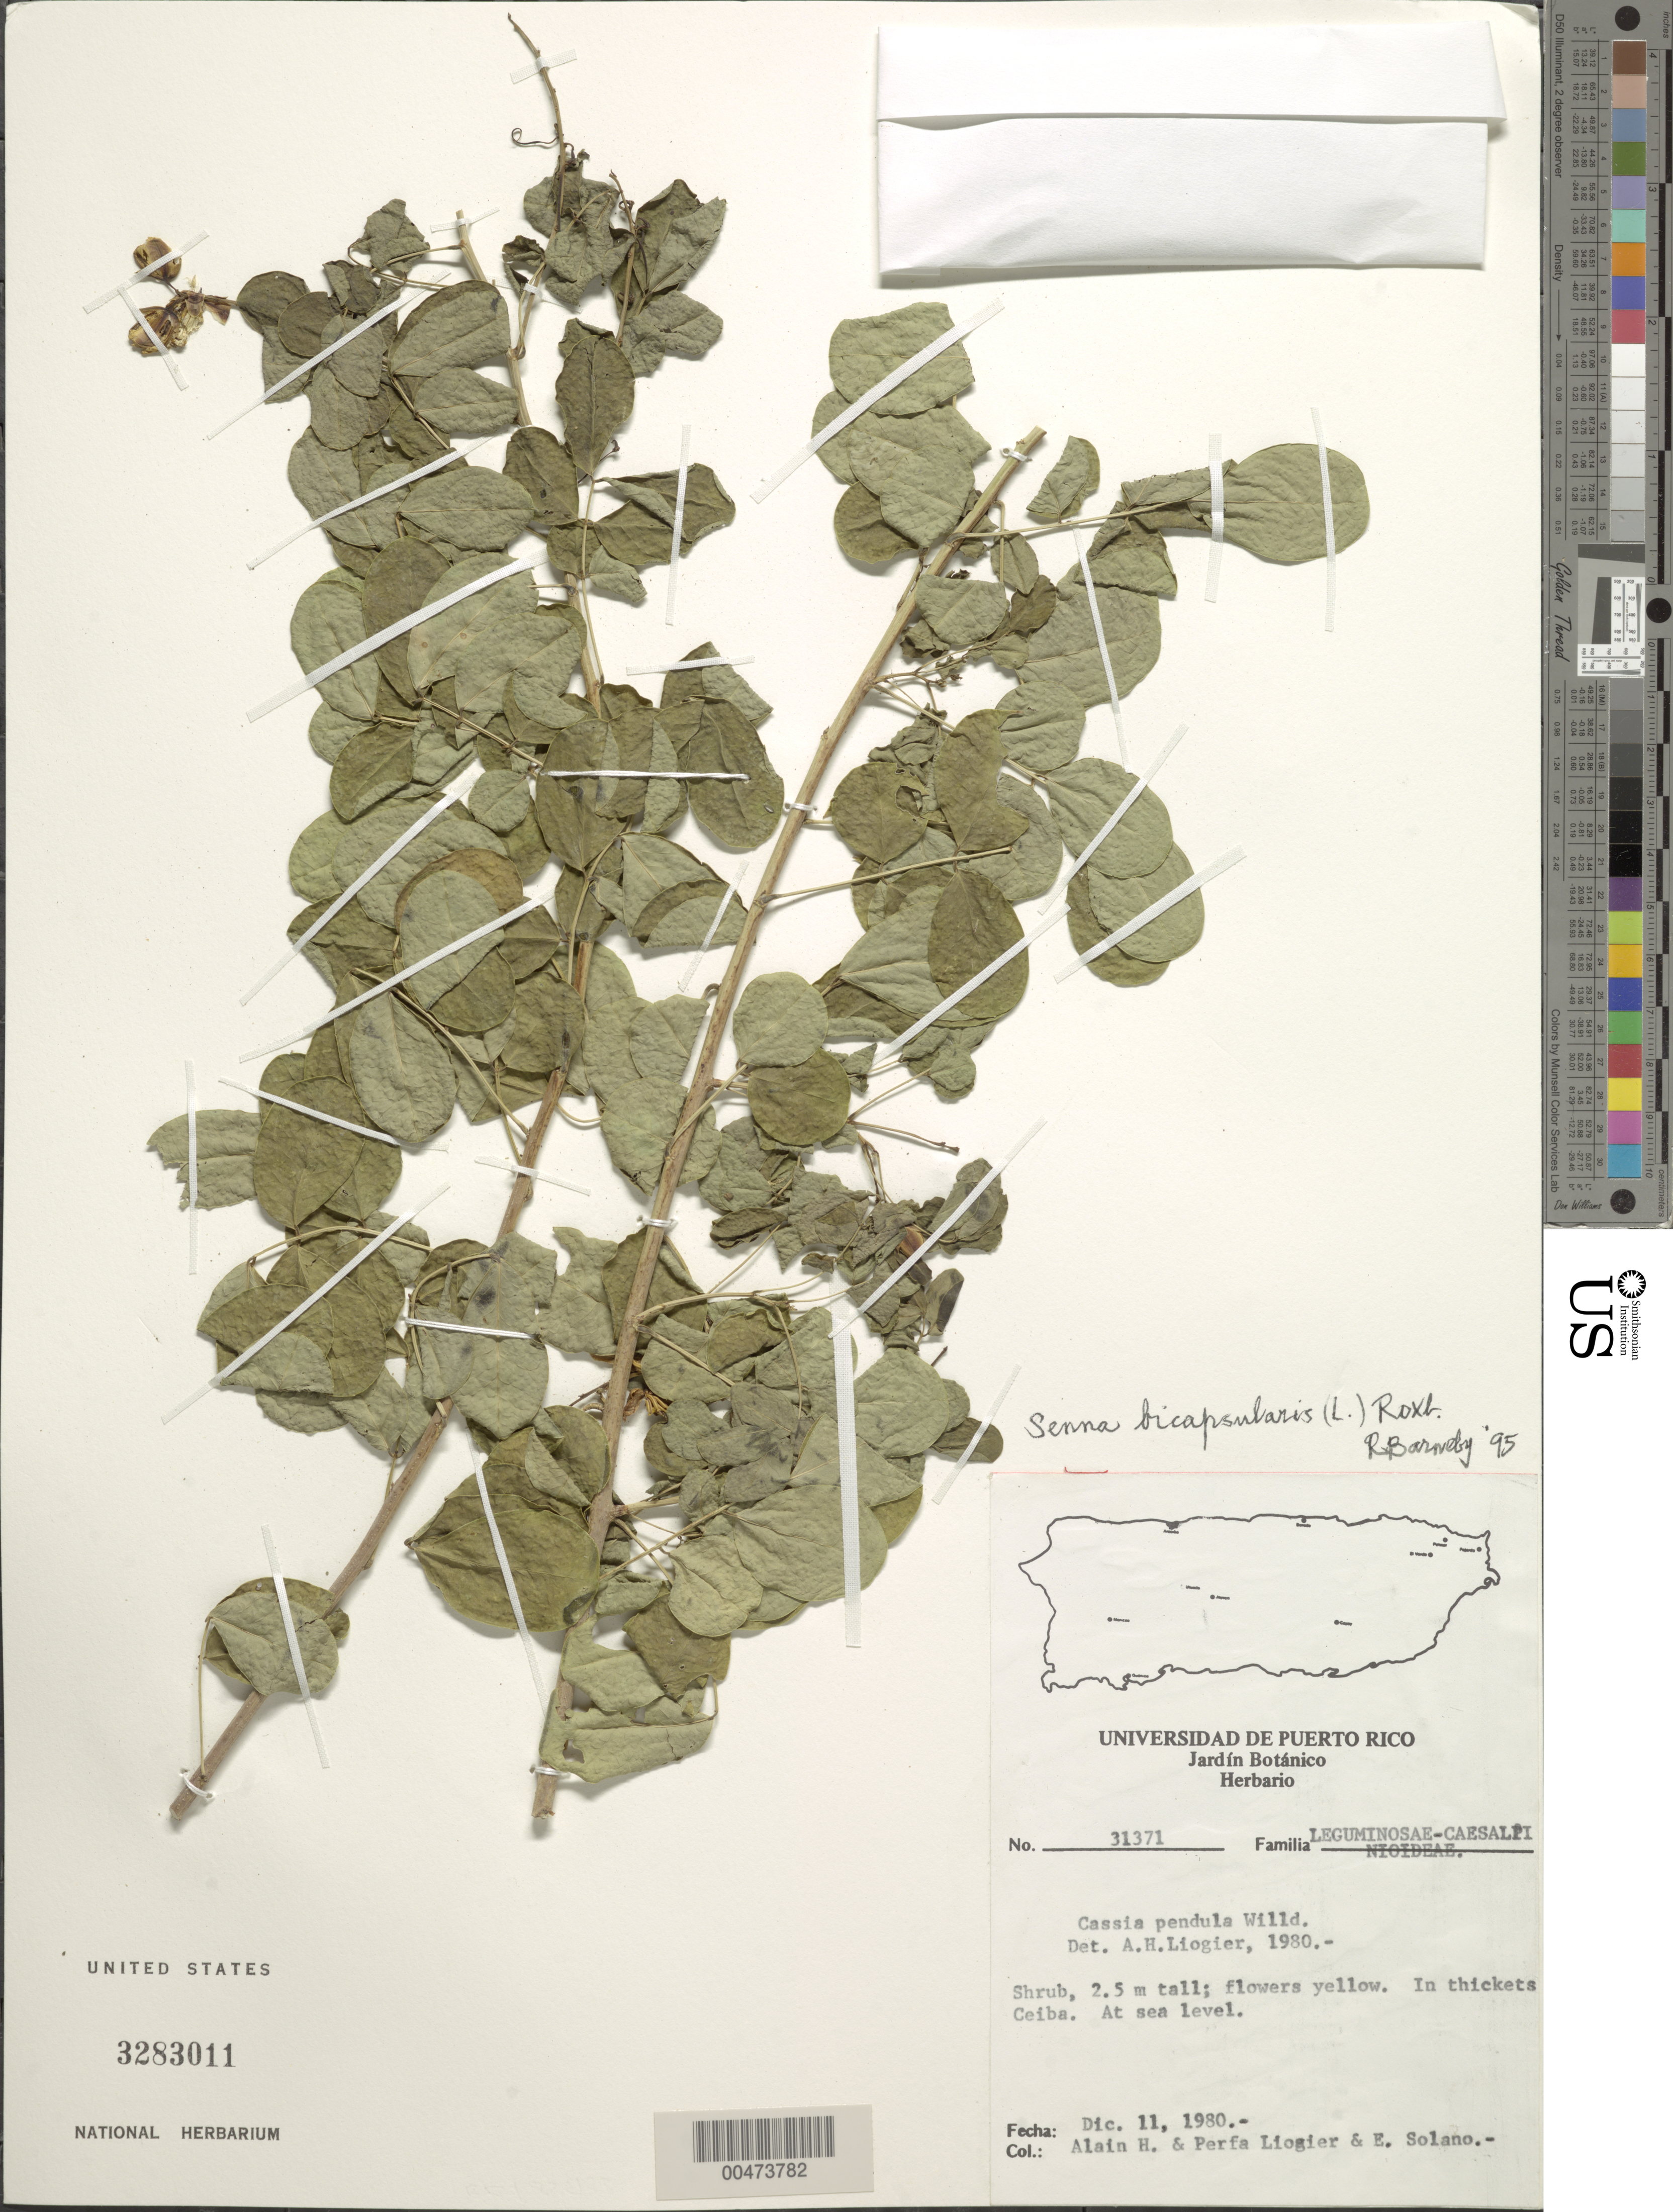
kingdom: Plantae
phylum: Tracheophyta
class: Magnoliopsida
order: Fabales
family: Fabaceae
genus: Senna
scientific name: Senna bicapsularis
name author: (L.) Roxb.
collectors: A. H. Liogier, M. P. Liogier & E. Solano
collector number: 31371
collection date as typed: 11 Dec 1980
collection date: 1980-12-11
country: Puerto Rico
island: Greater Antilles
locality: Ceiba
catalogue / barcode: US 3283011